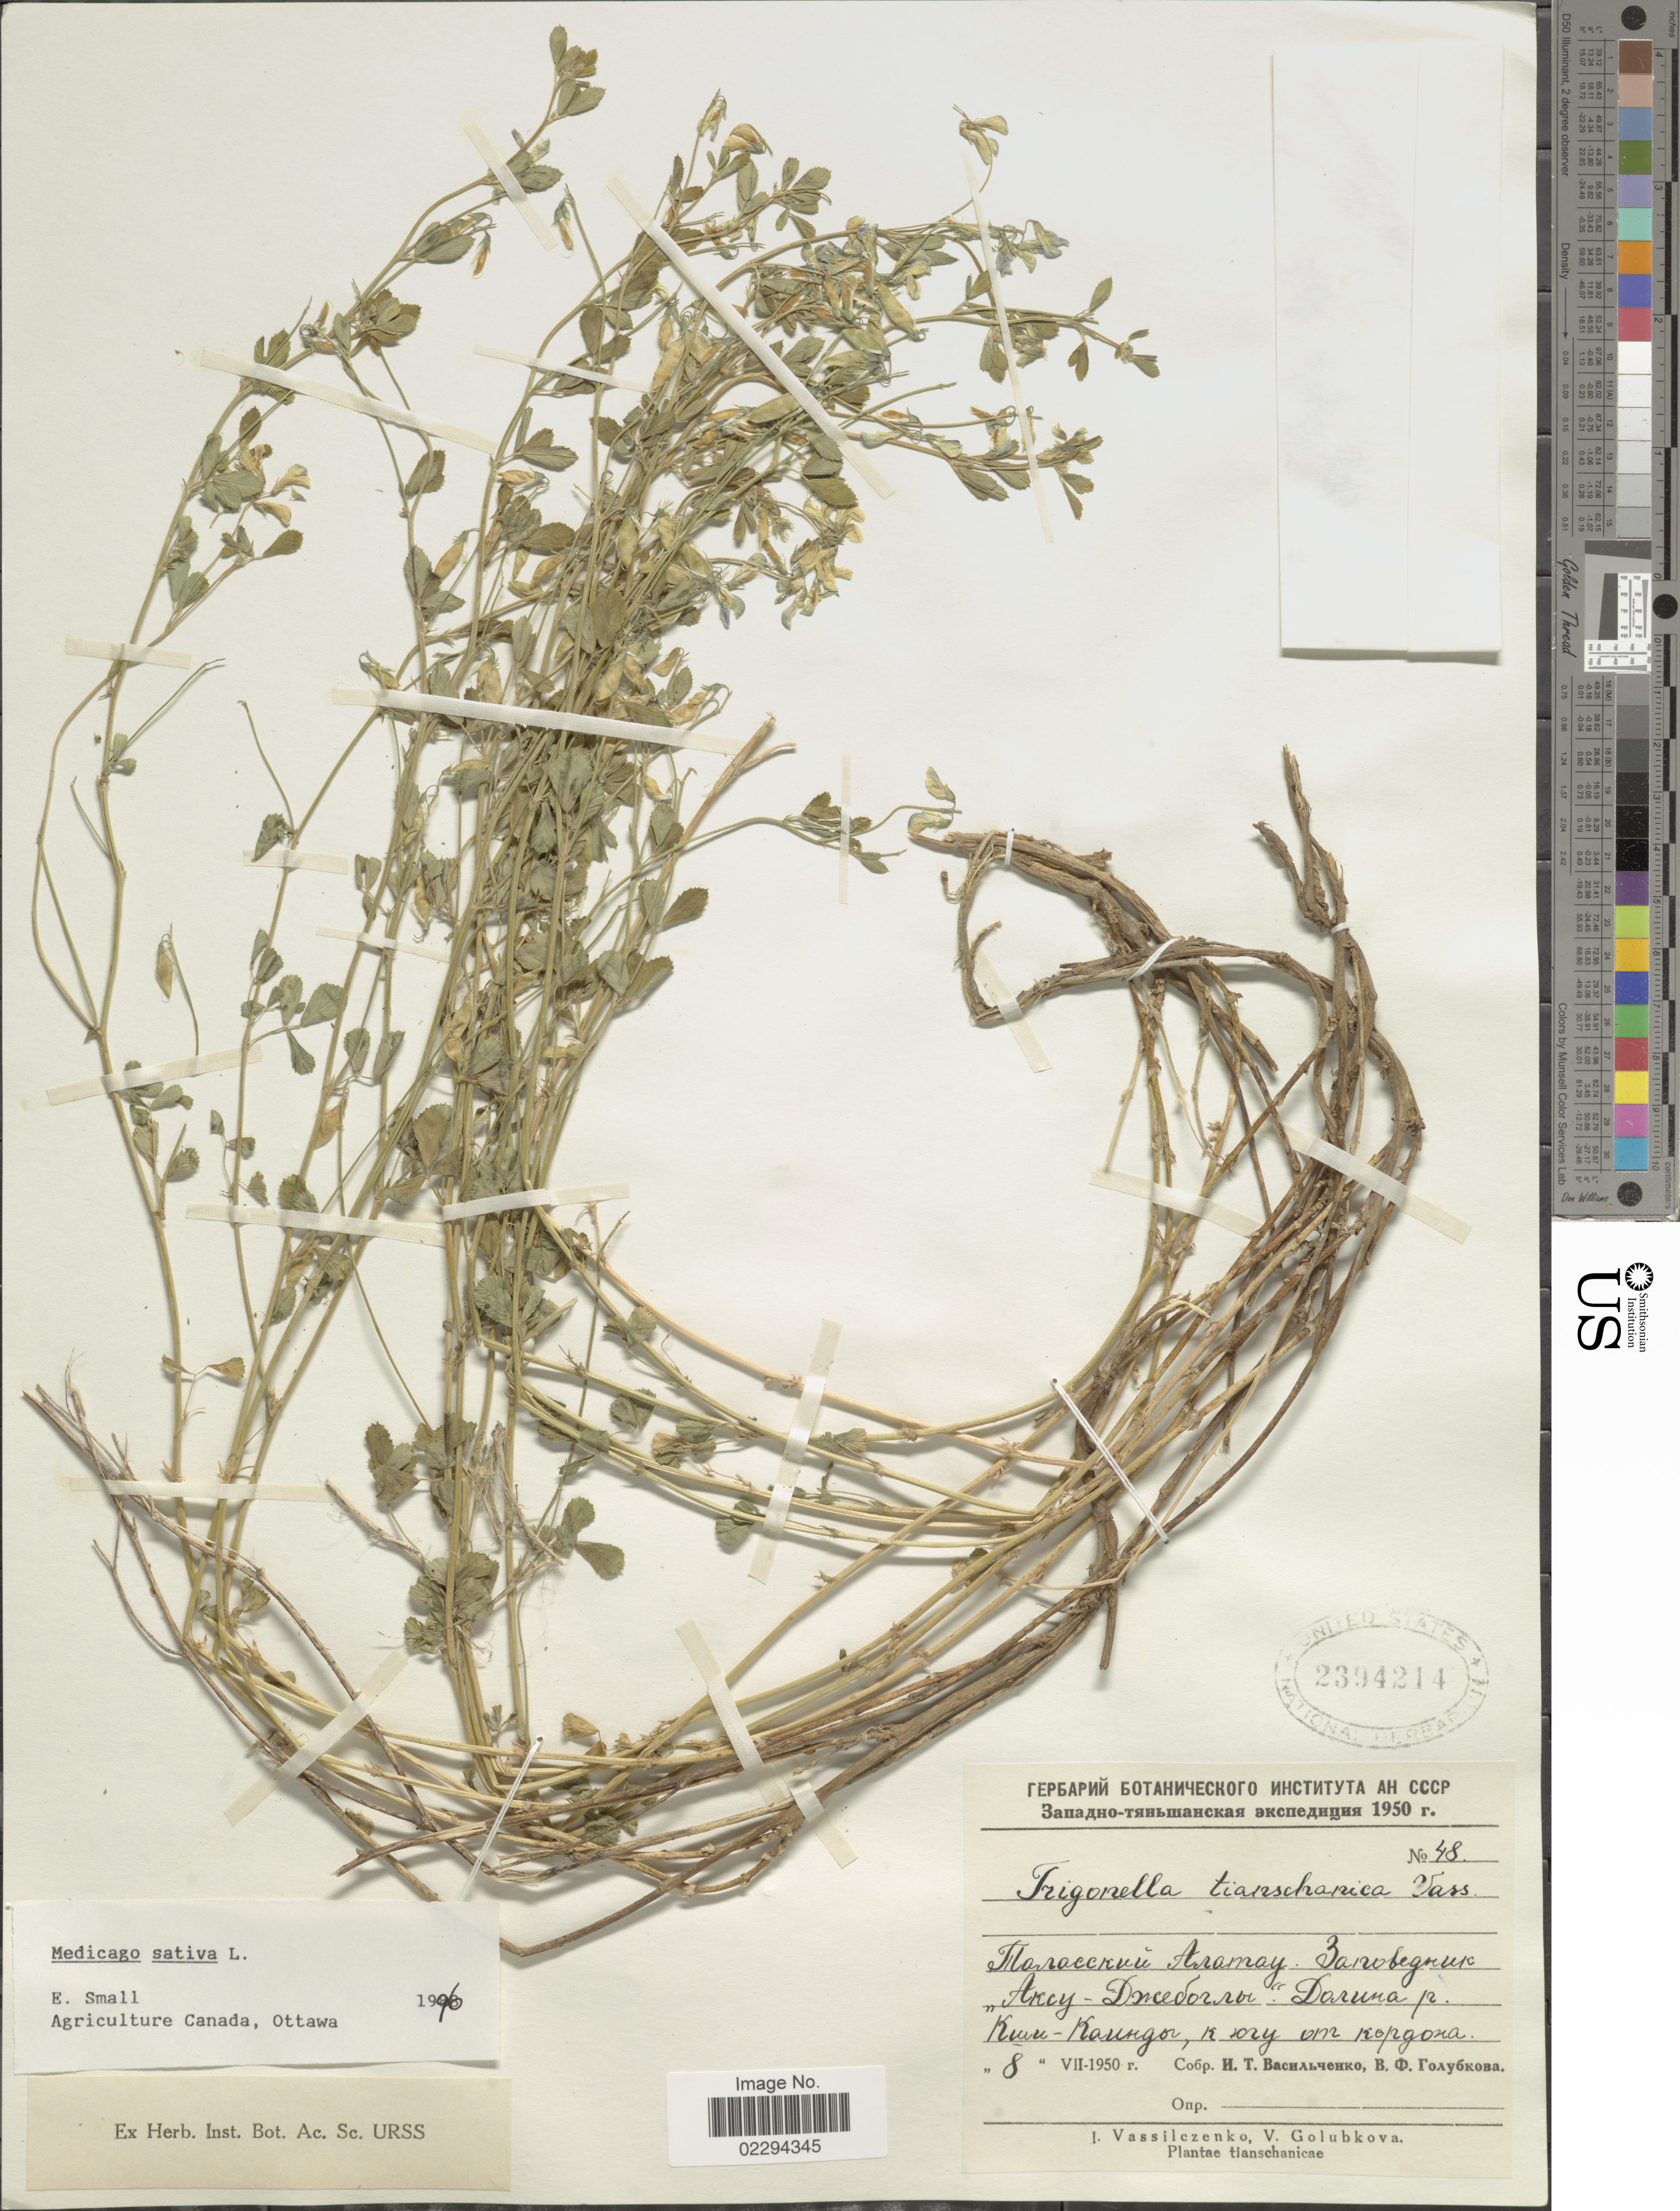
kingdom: Plantae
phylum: Tracheophyta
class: Magnoliopsida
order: Fabales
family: Fabaceae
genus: Medicago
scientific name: Medicago sativa subsp. sativa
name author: L.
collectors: I. T. Vassilczenko & V. F. Golubkova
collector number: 48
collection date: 1950-07-08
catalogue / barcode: US 2394214